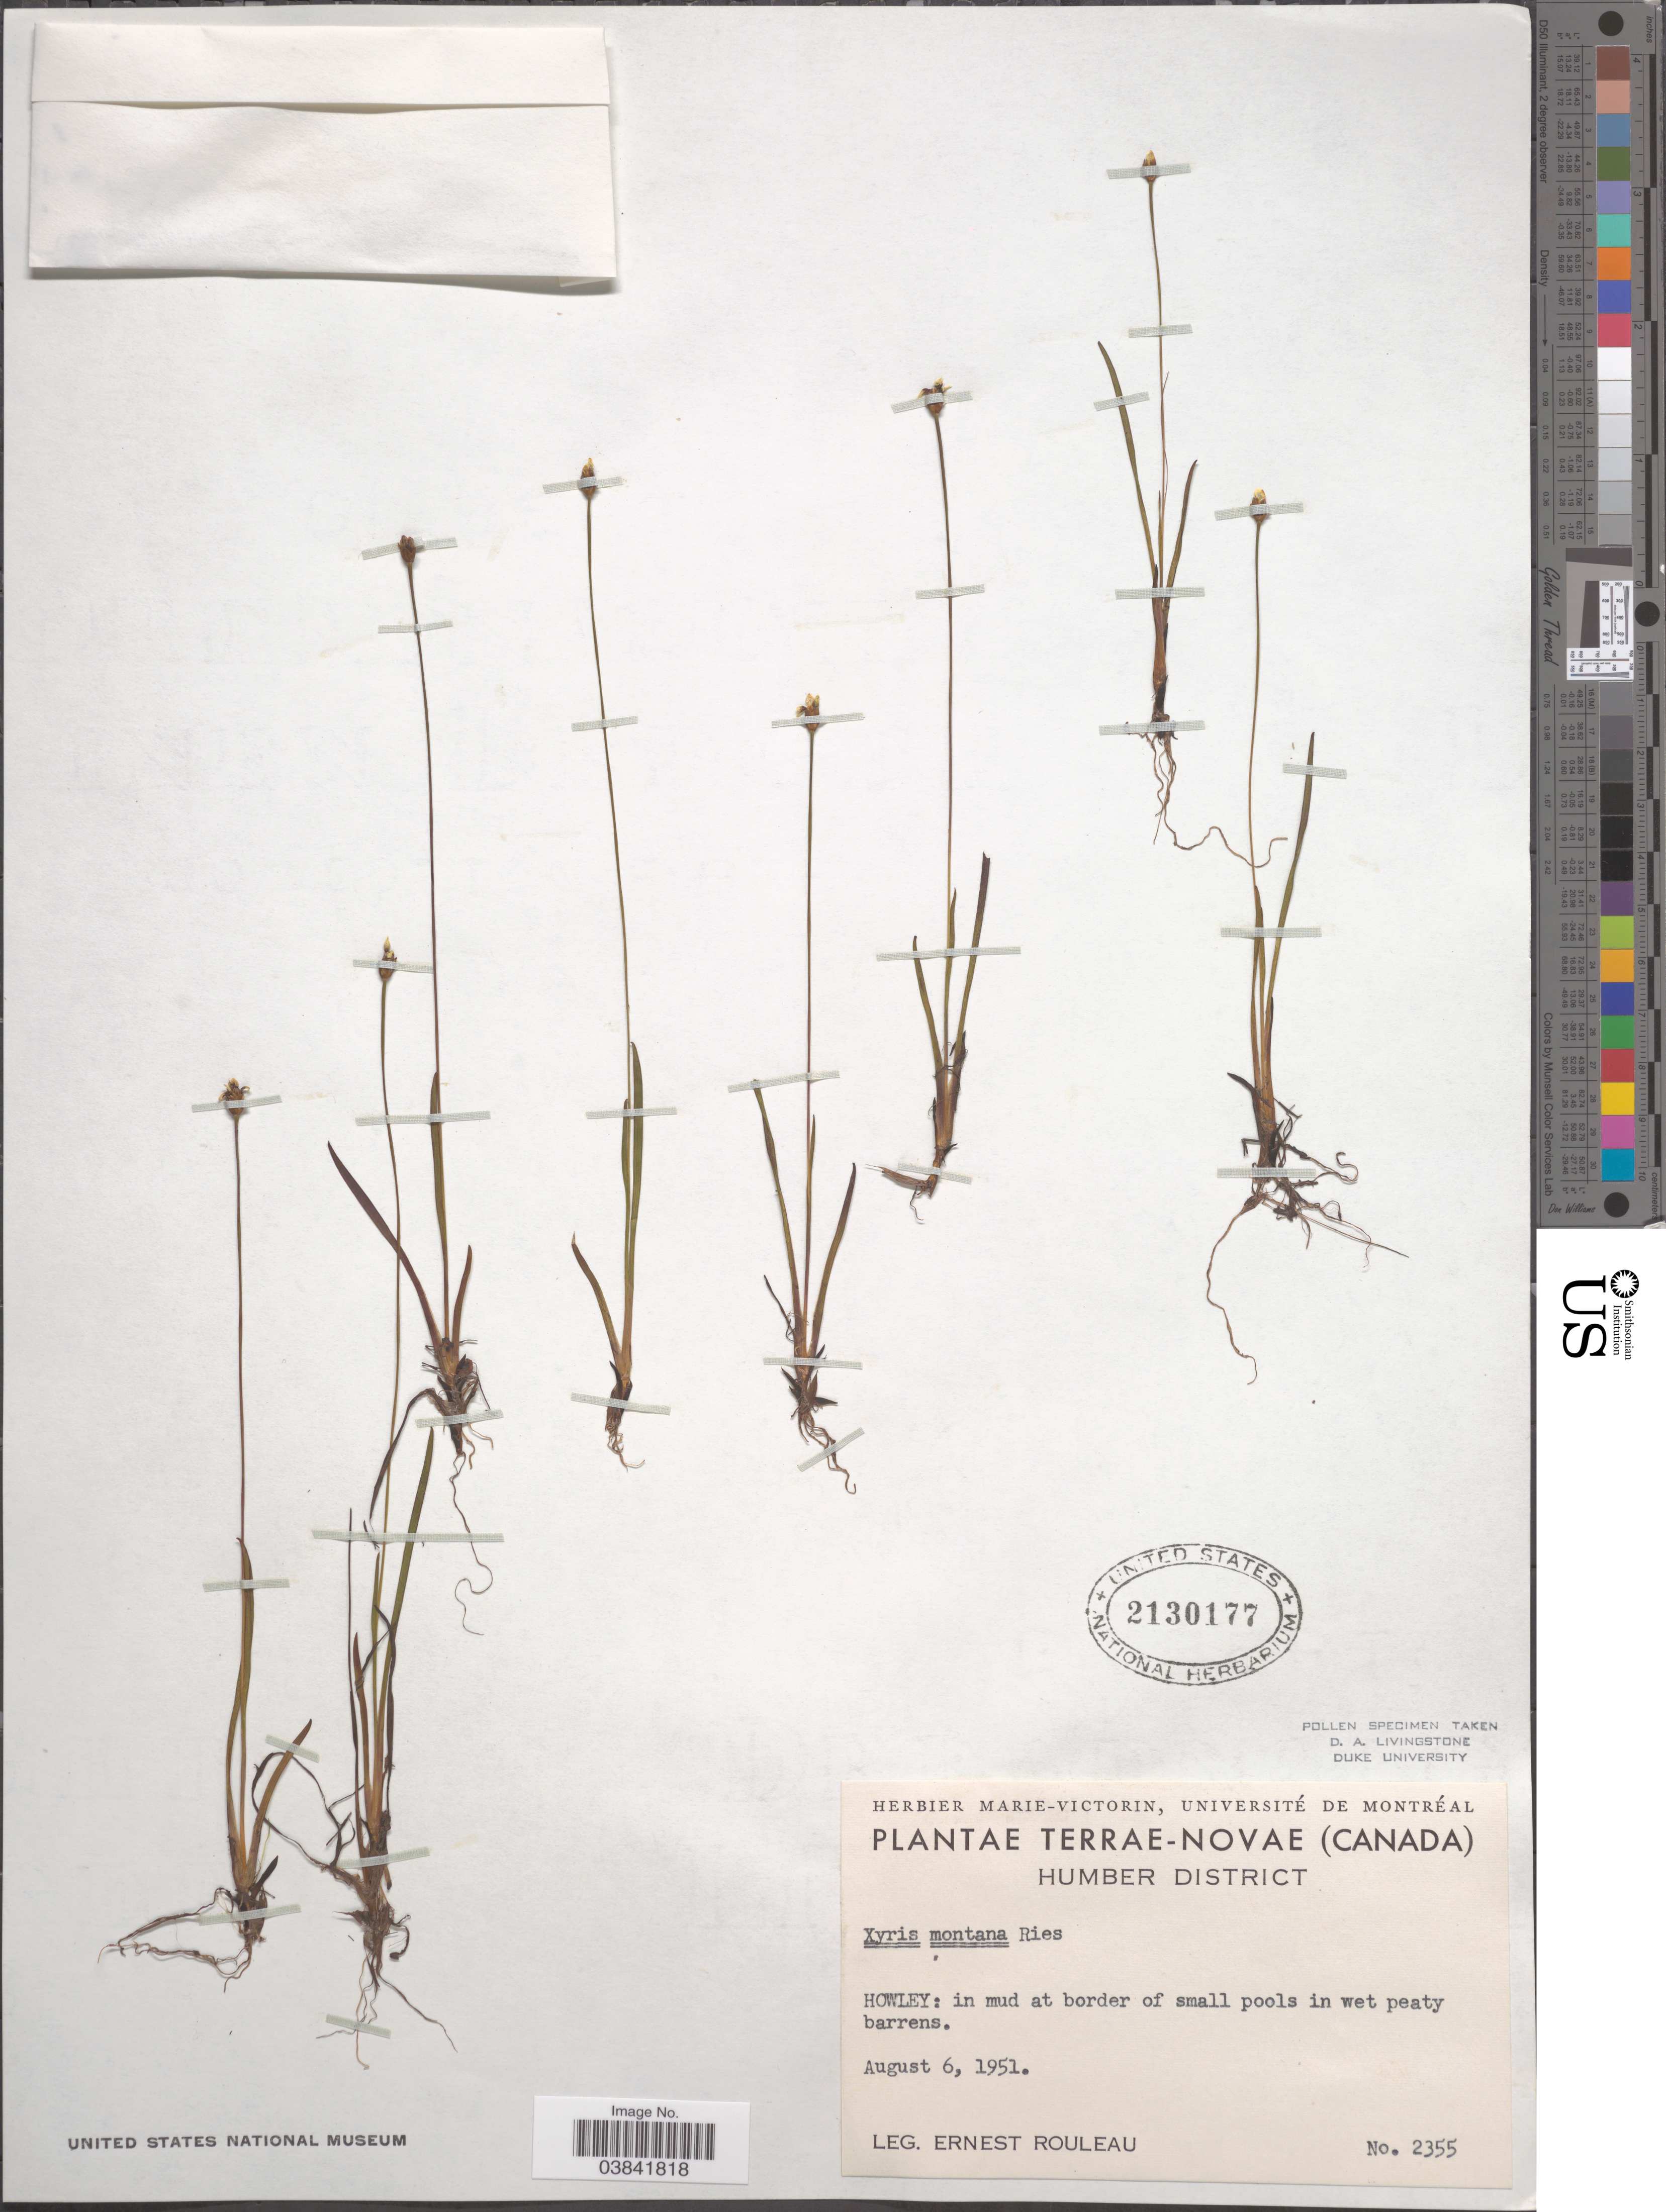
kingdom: Plantae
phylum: Tracheophyta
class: Liliopsida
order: Poales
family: Xyridaceae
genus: Xyris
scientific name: Xyris montana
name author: Ries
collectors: E. Rouleau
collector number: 2355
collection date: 1951-08-06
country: Canada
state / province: Newfoundland and Labrador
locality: Terrae-Novae. Humber District. Howley: in mud at border of small pools in wet peaty barrens.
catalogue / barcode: US 2130177